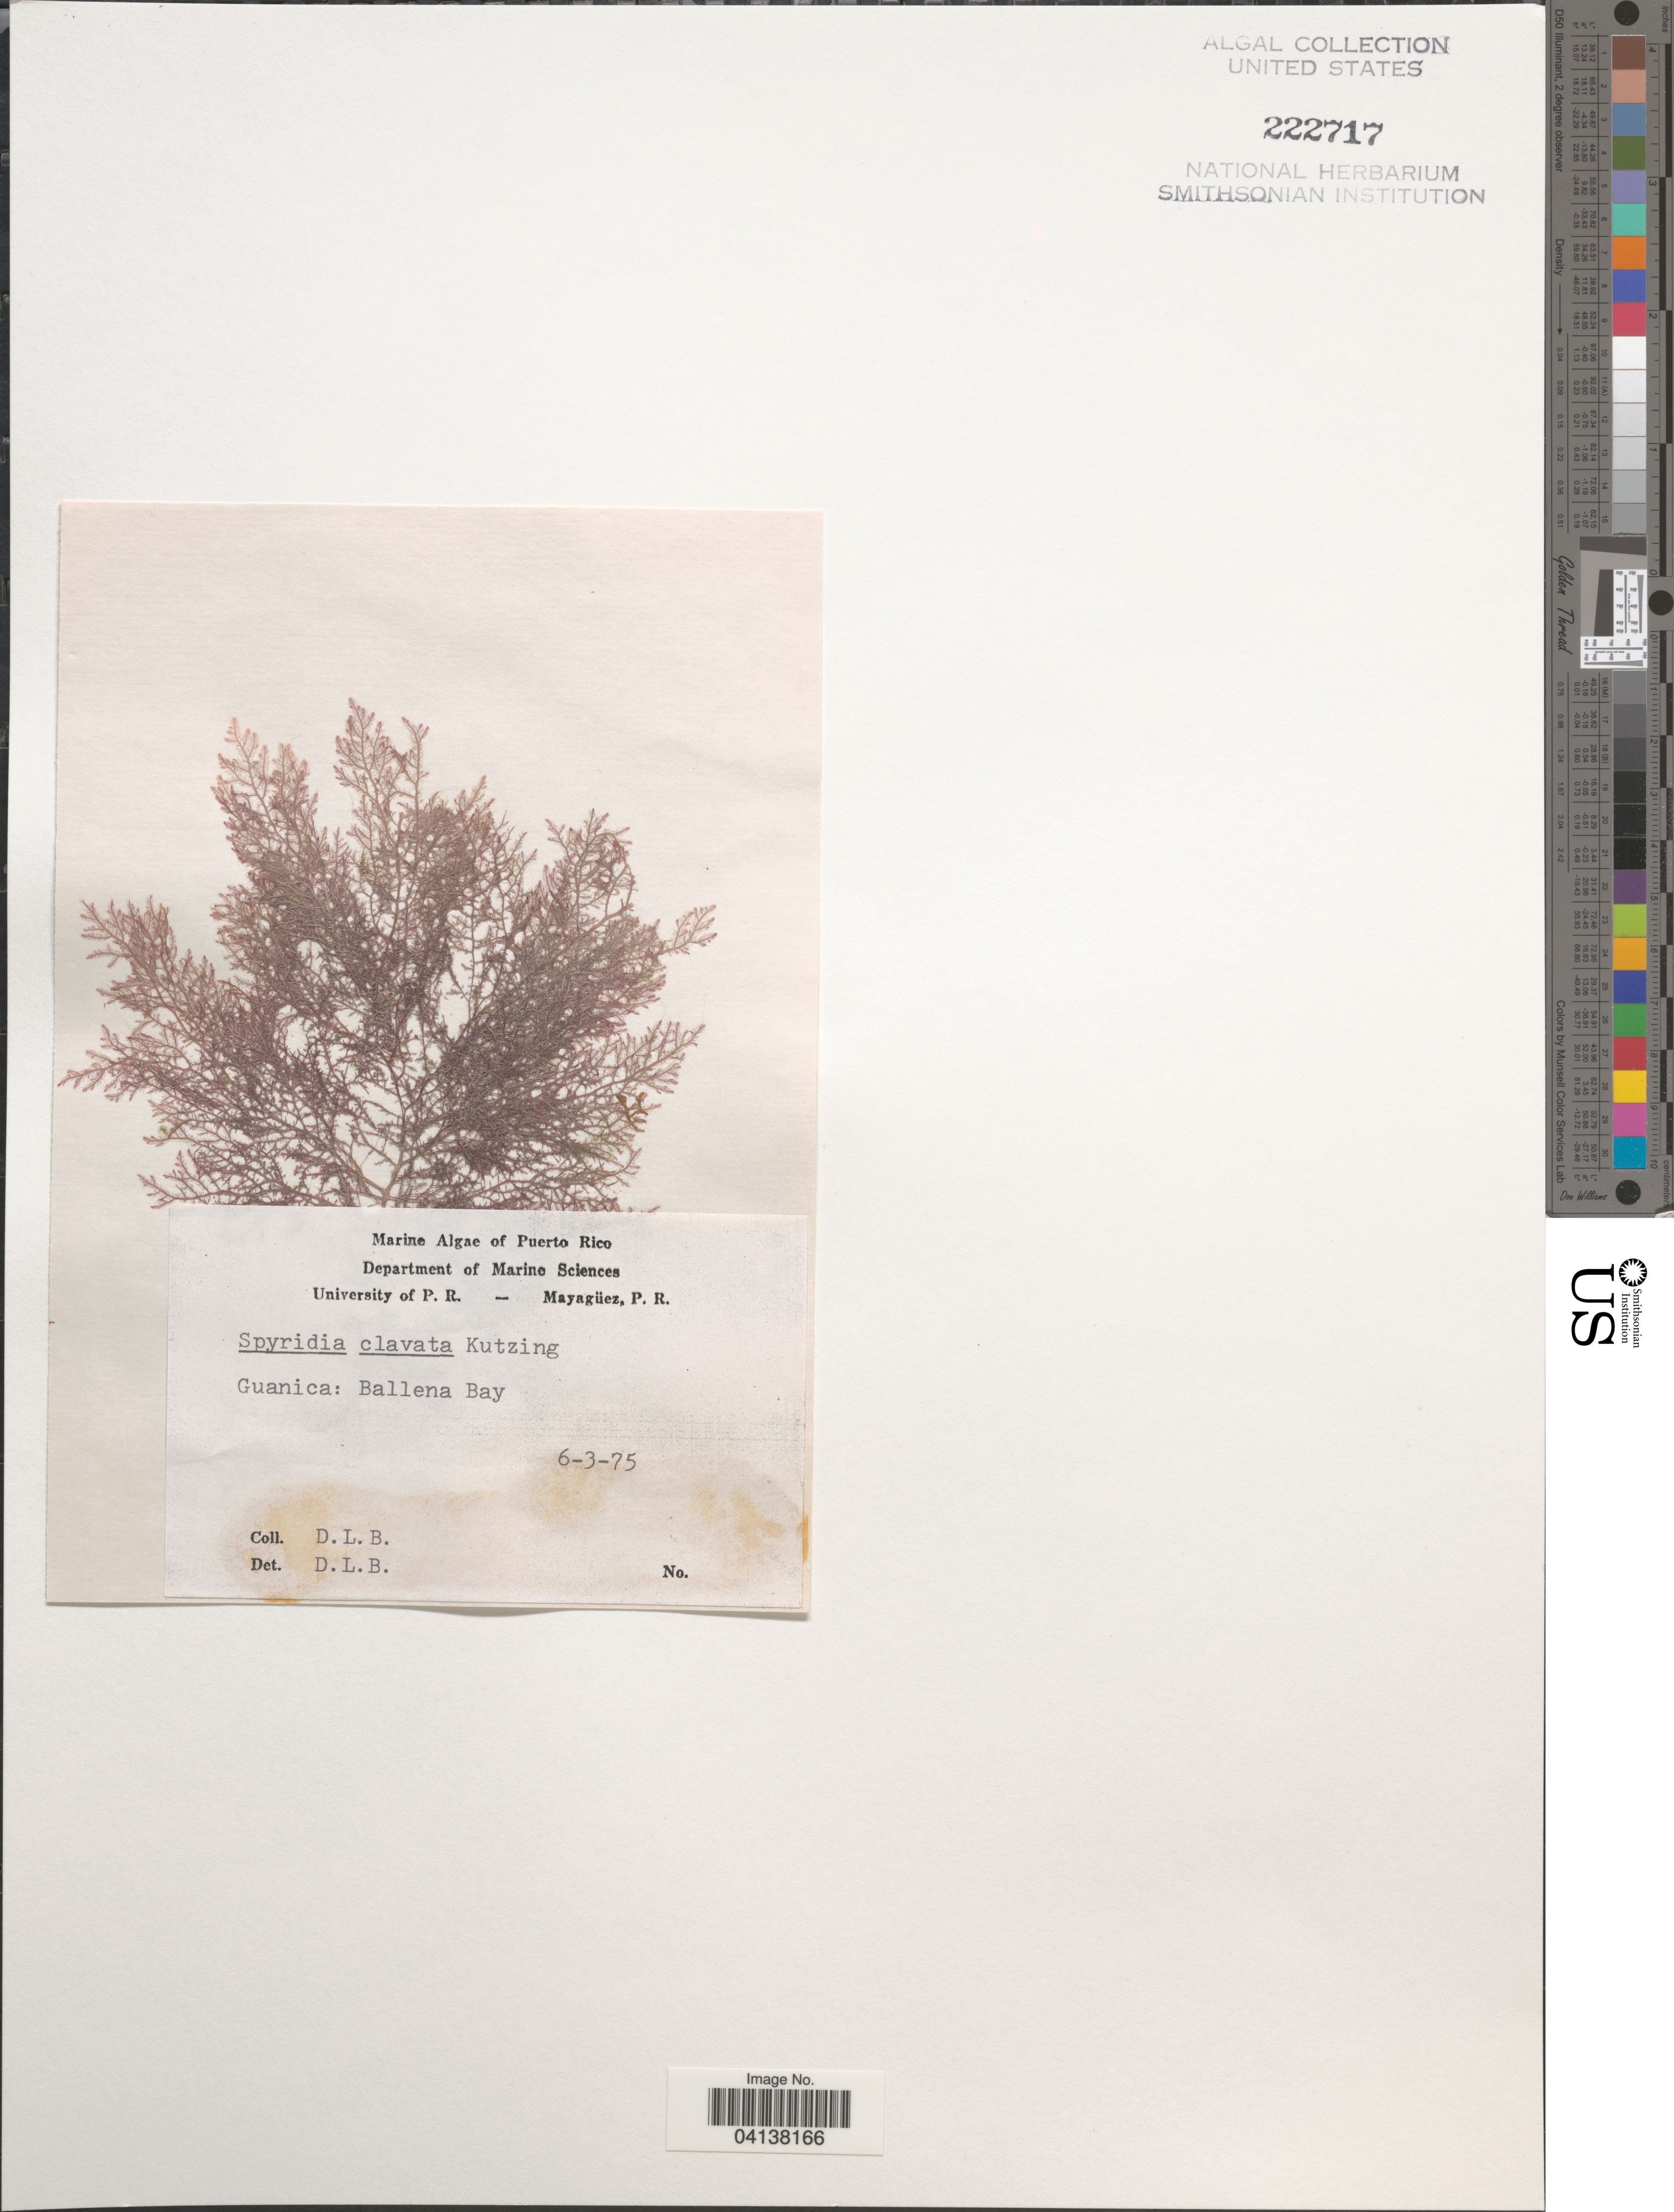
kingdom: Plantae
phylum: Rhodophyta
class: Florideophyceae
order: Ceramiales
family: Spyridiaceae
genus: Spyridia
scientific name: Spyridia clavata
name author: Kütz.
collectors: D. L. B.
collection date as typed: Transcribed d/m/y: 6/3/75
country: Puerto Rico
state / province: Guánica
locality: Ballena Bay.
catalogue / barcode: US 222717